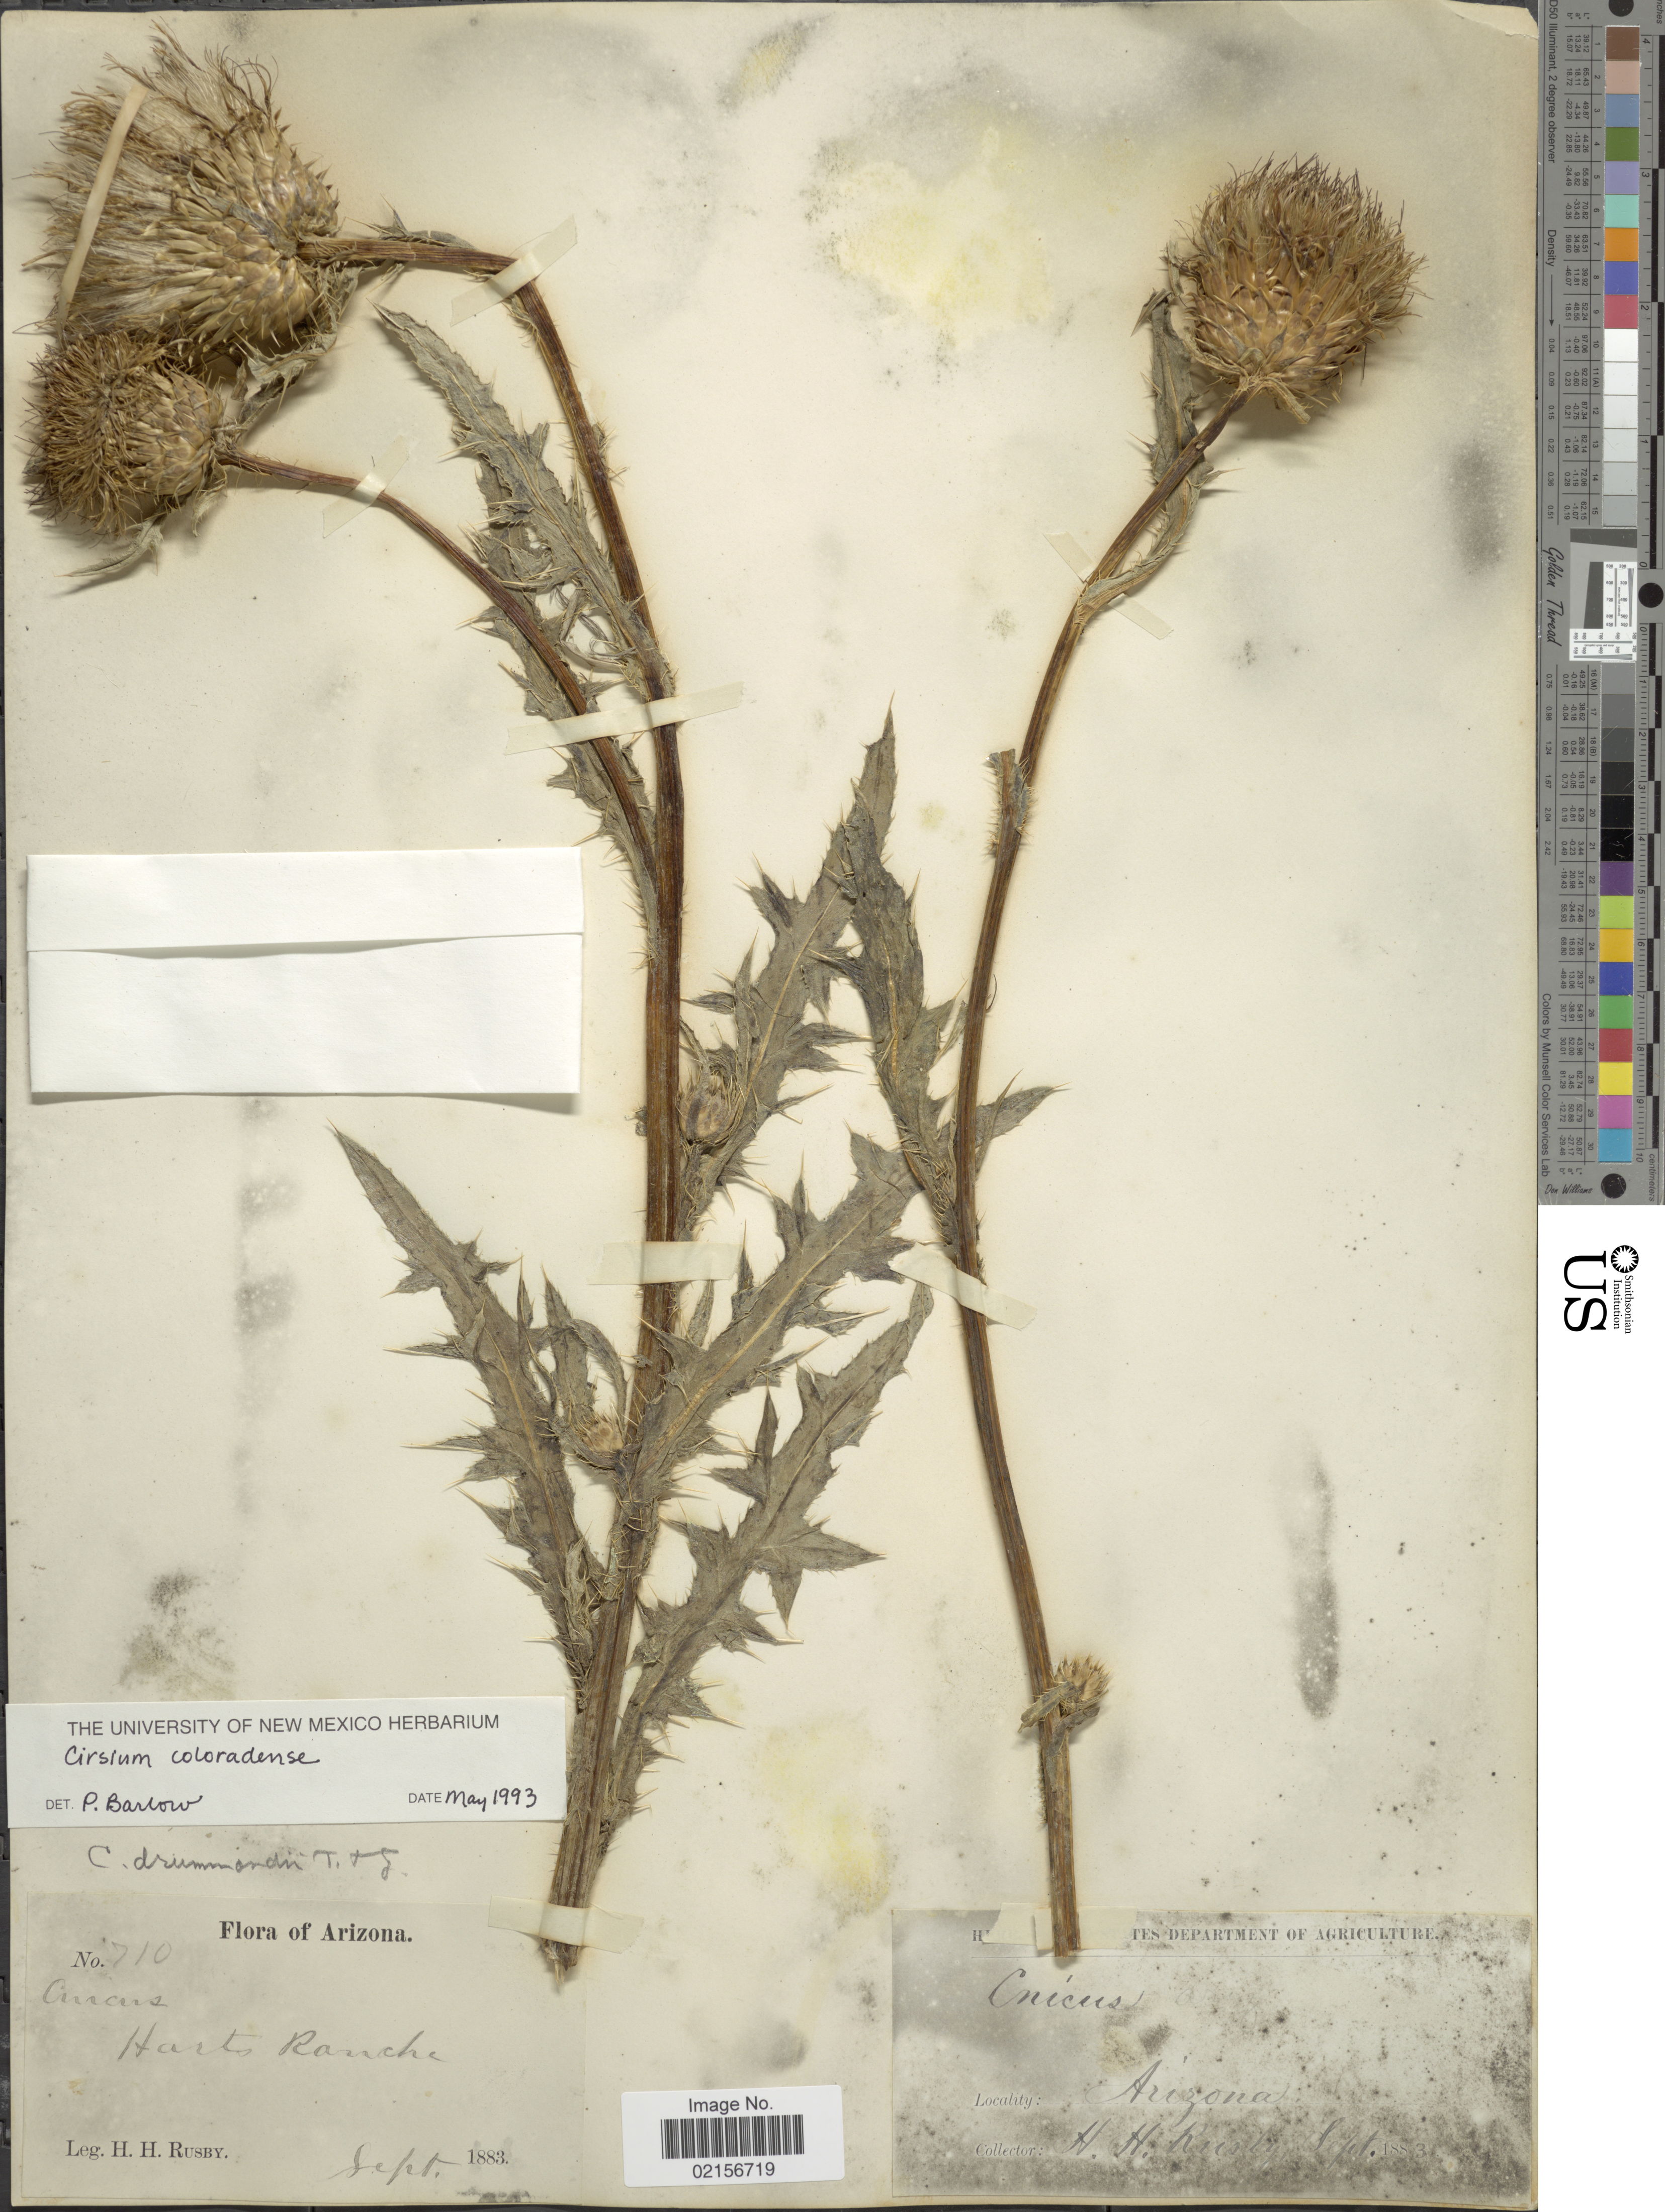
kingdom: Plantae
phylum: Tracheophyta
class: Magnoliopsida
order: Asterales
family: Asteraceae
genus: Cirsium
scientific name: Cirsium scariosum var. coloradense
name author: (Rydb.) D.J. Keil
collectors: H. H. Rusby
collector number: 710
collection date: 1883-09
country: United States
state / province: Arizona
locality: Harts Ranche